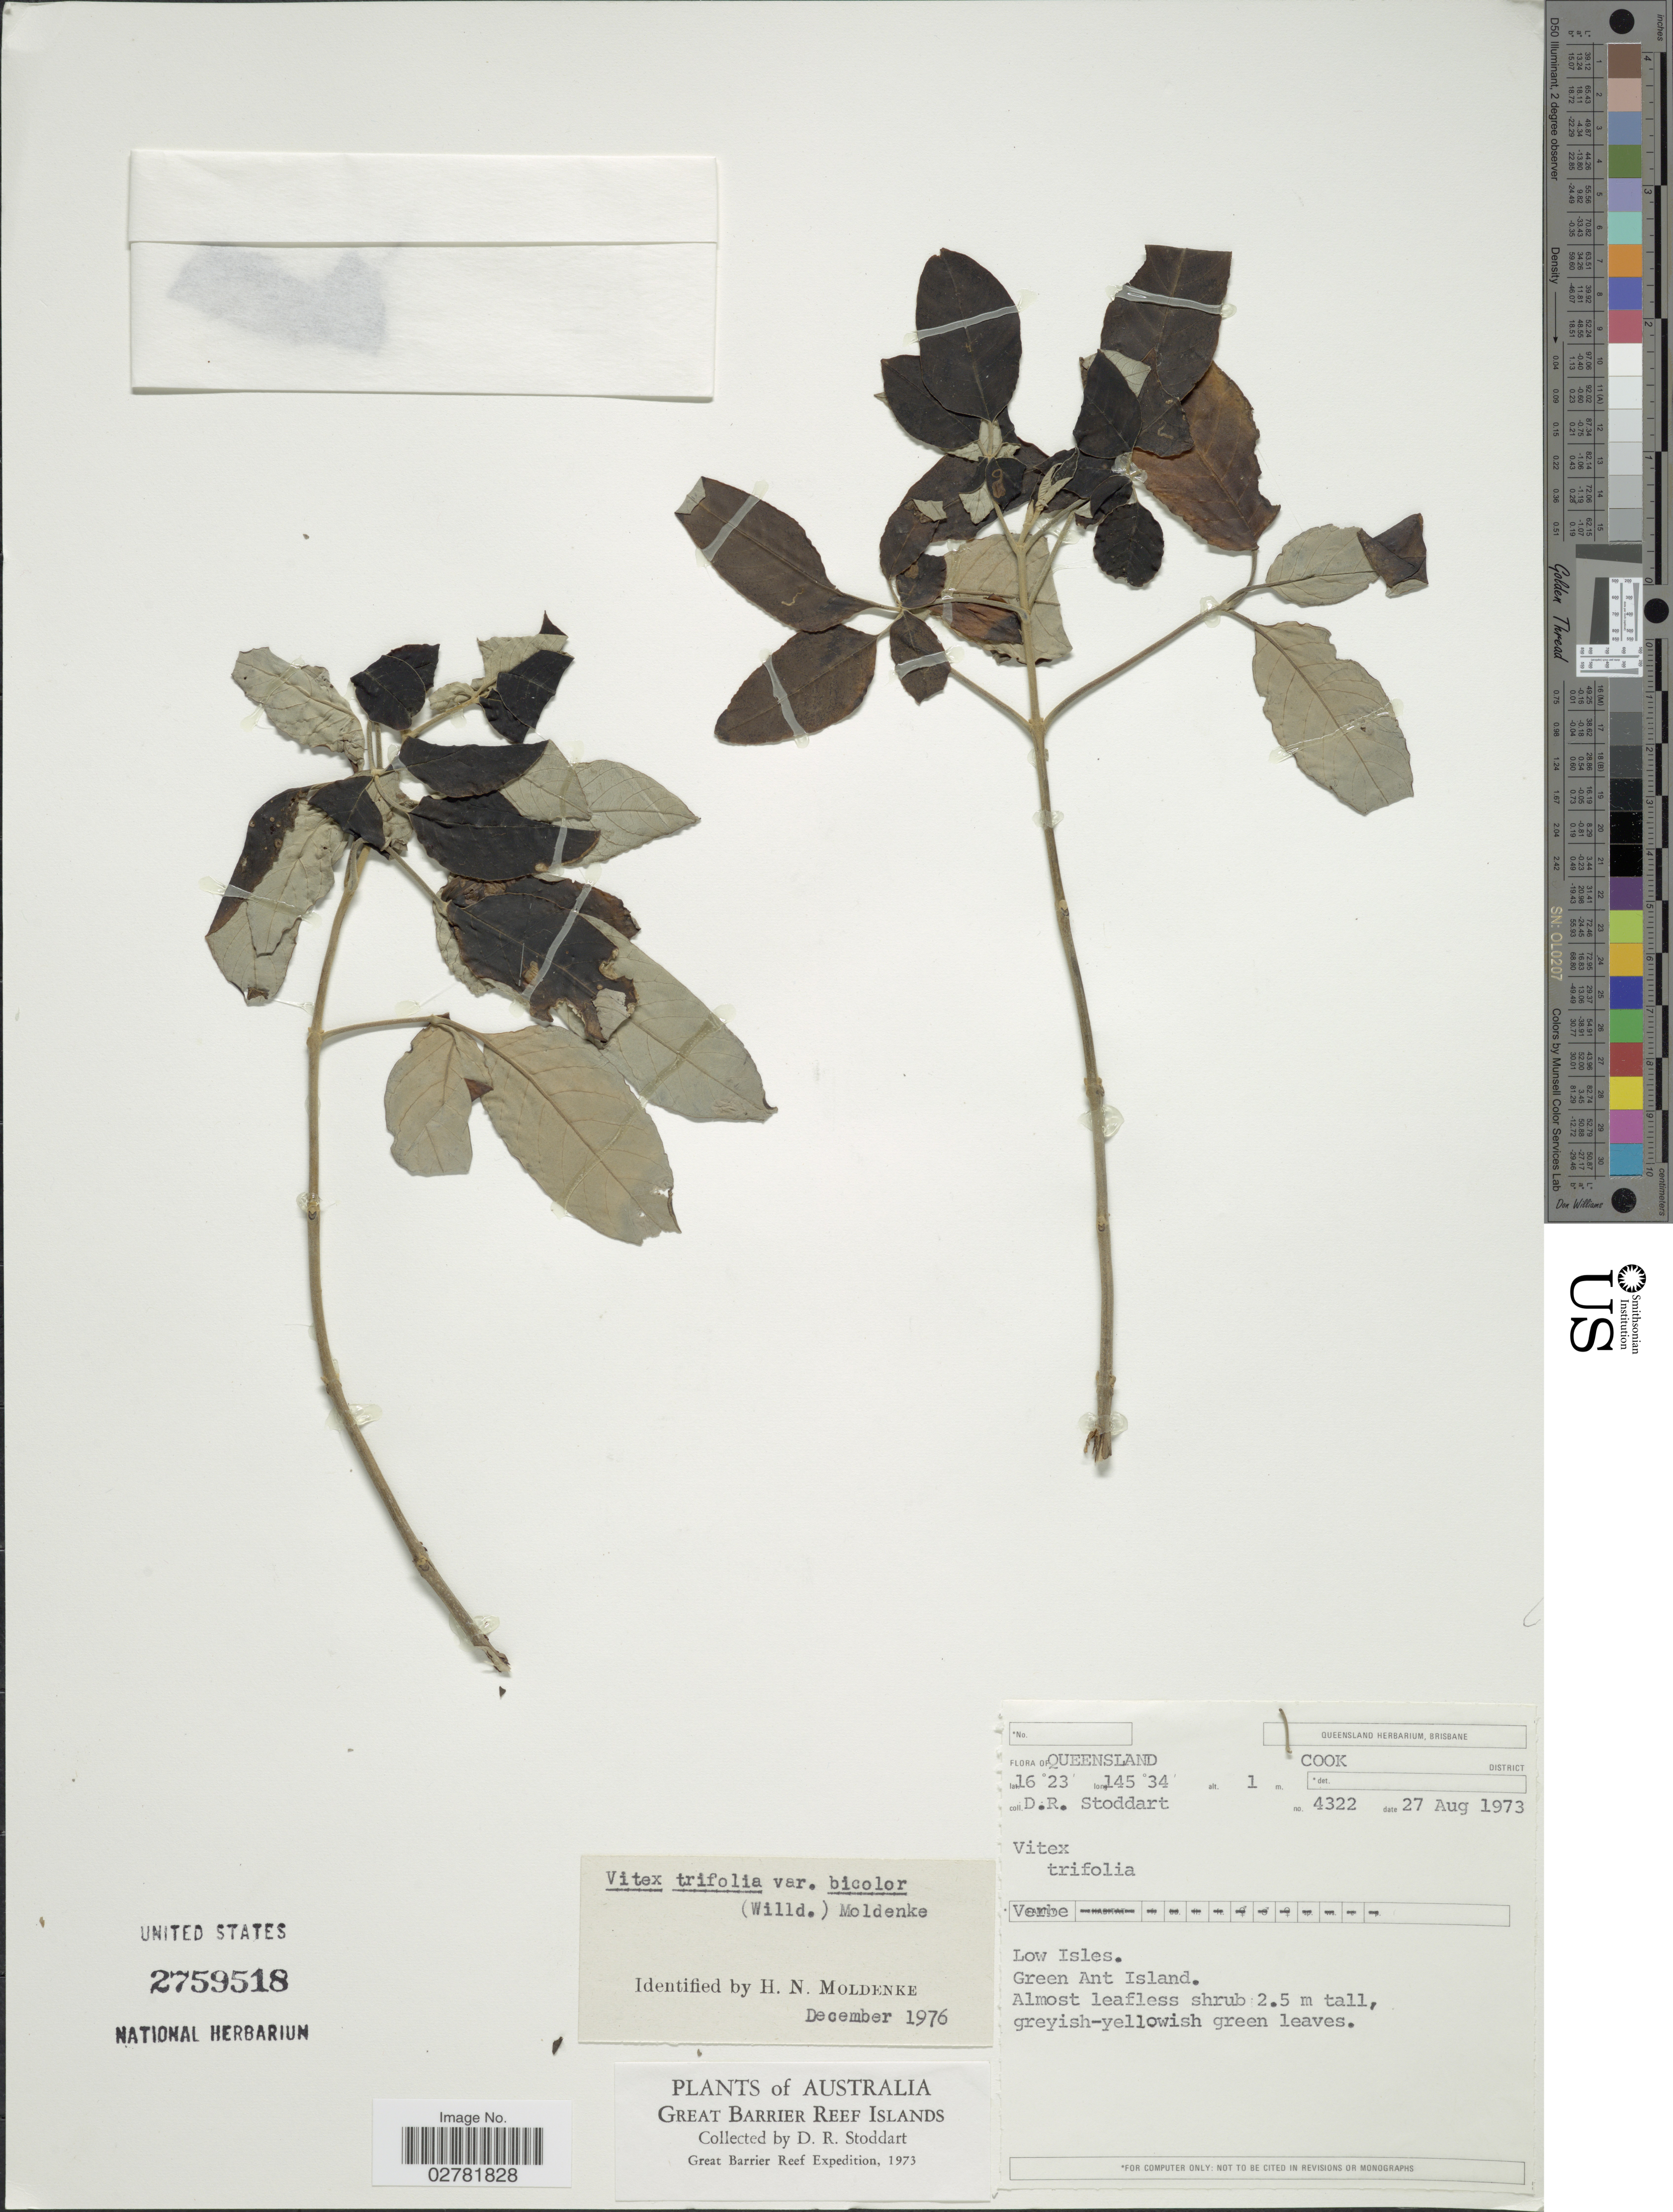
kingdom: Plantae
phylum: Tracheophyta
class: Magnoliopsida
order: Lamiales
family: Lamiaceae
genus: Vitex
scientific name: Vitex trifolia var. bicolor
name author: (Willd.) Moldenke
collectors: D. R. Stoddart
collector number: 4322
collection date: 1973-08-27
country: Australia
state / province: Queensland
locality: Great Barrier Reef Islands. Cook District. Low Isles. Green Ant Island.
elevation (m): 2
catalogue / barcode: US 2759518